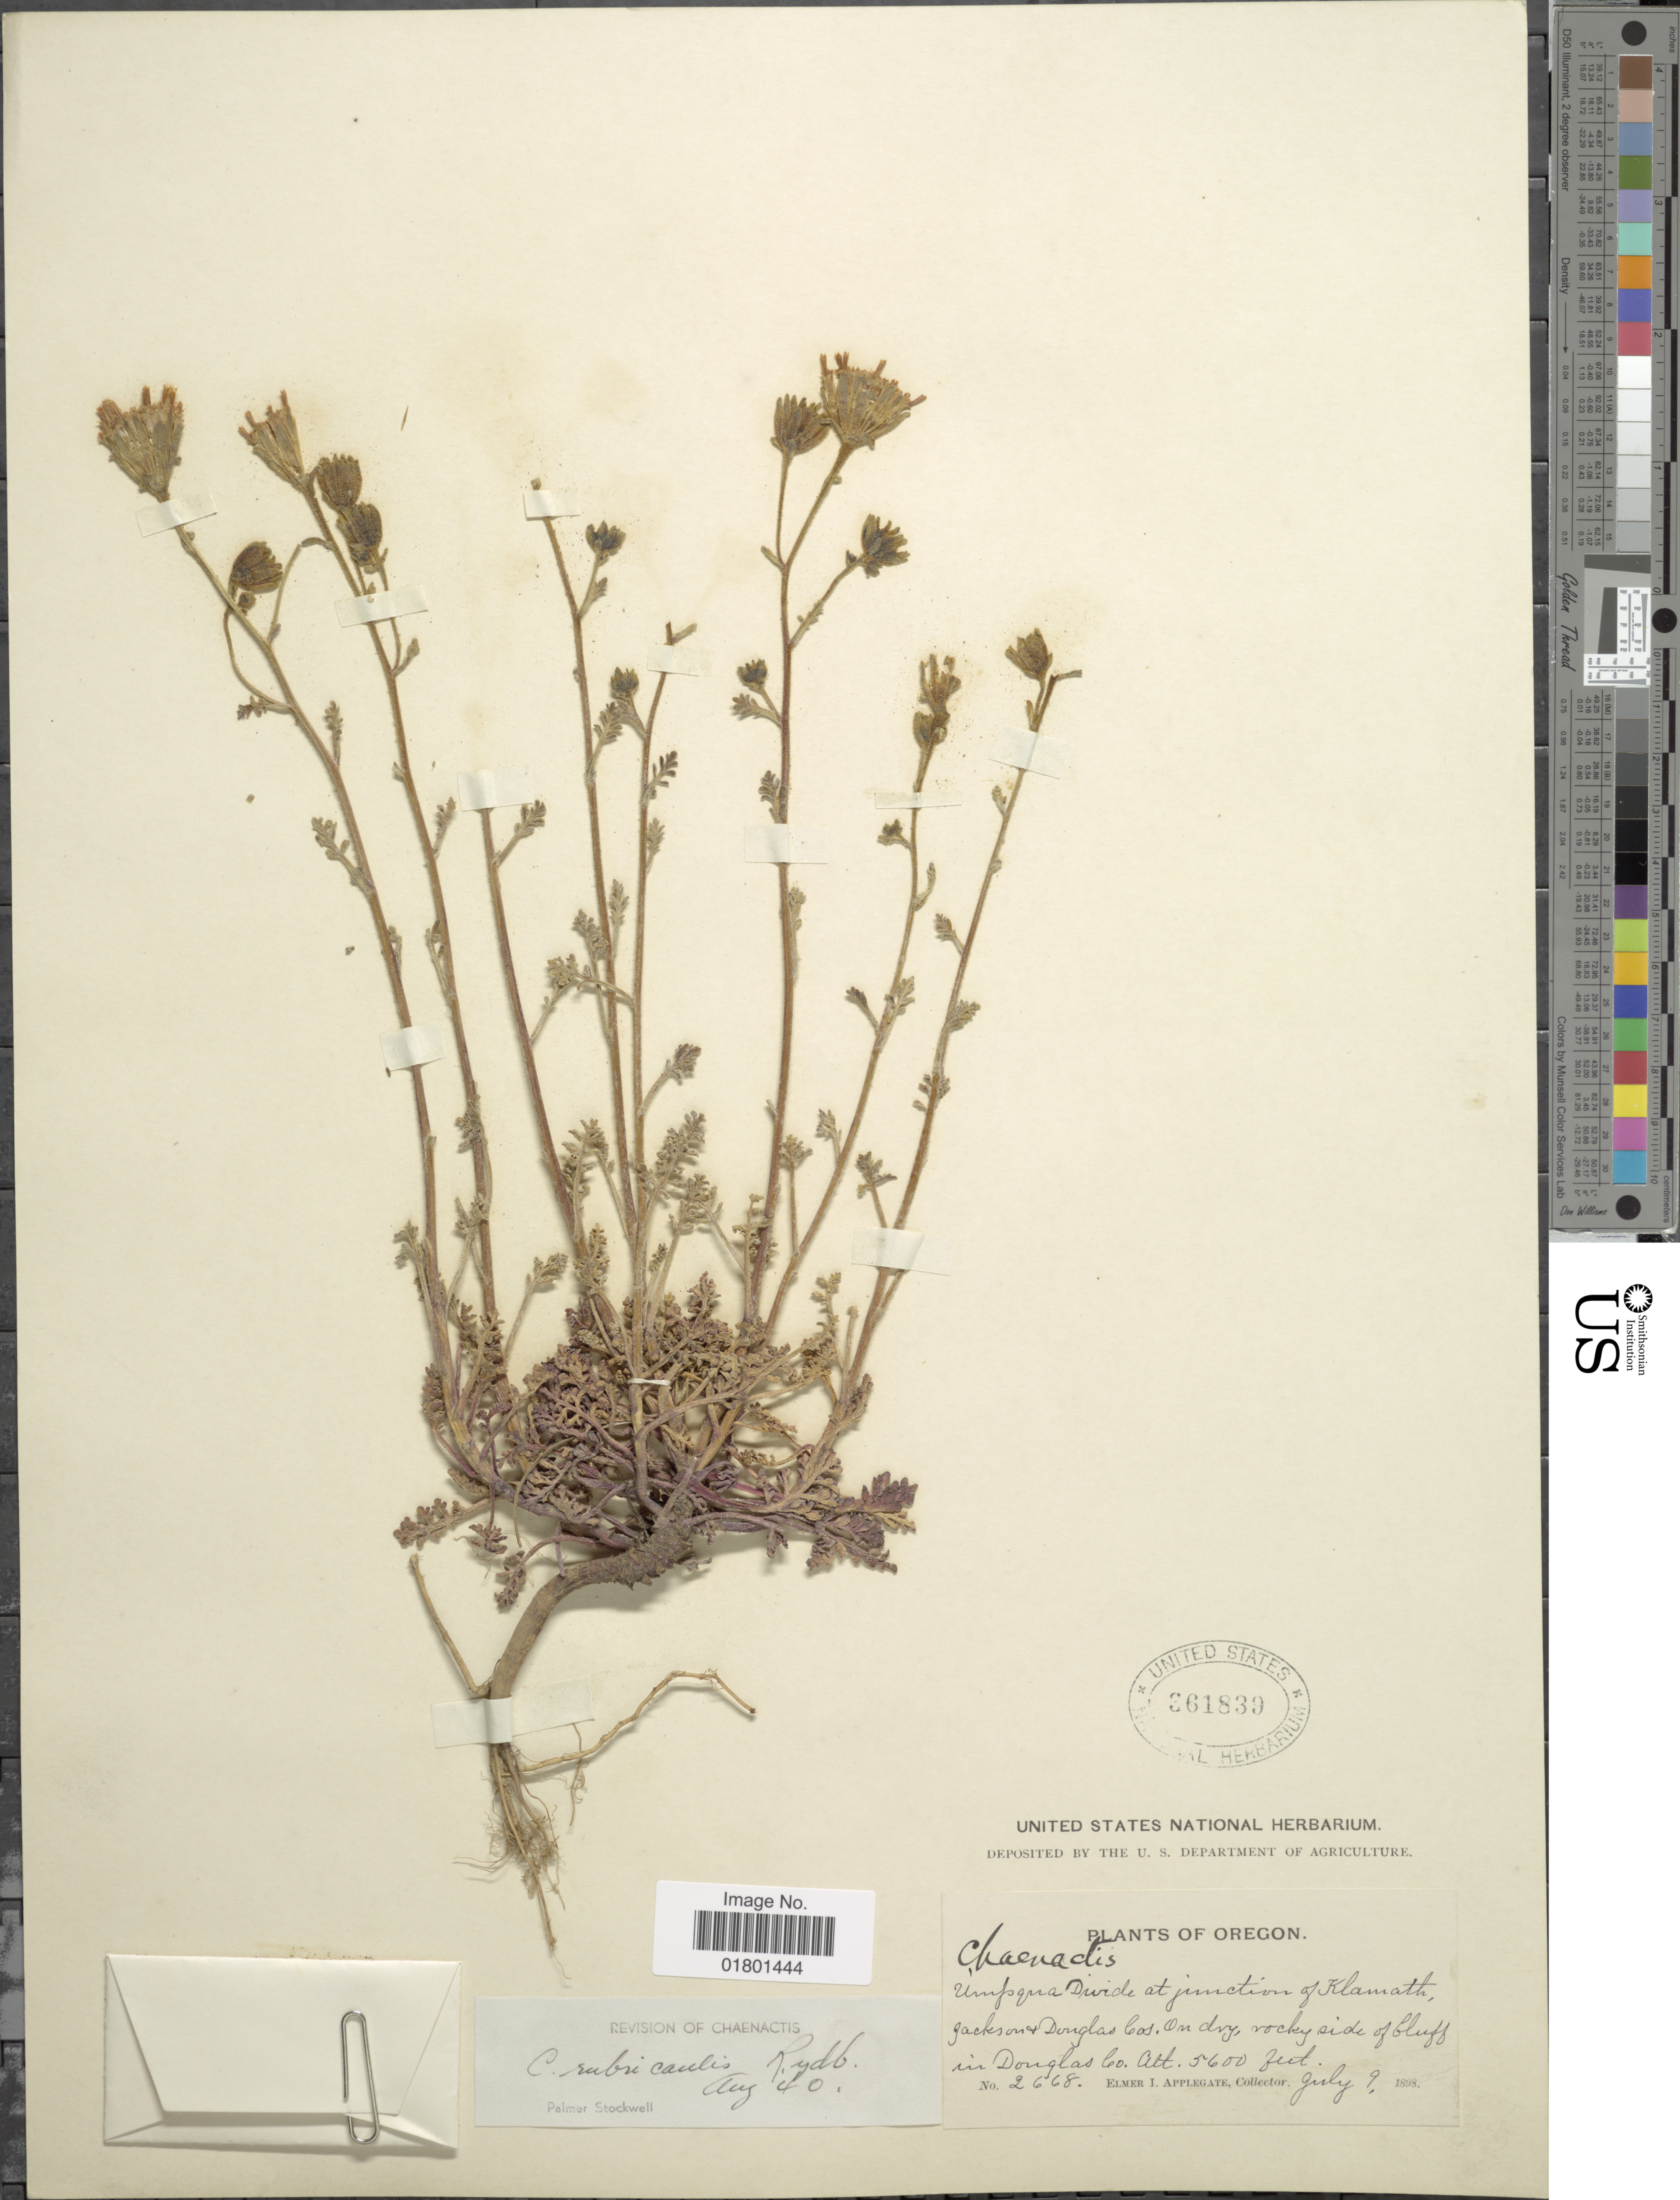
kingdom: Plantae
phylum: Tracheophyta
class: Magnoliopsida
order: Asterales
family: Asteraceae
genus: Chaenactis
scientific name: Chaenactis rubricaulis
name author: Rydb.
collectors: E. I. Applegate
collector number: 2668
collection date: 1898-07-09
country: United States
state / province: Oregon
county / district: Douglas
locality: Umpqua Divide at junction of Klamath, Jackson & Douglas Cos. On dry, rocky side of bluff in Douglas Co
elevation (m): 1707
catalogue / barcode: US 361839